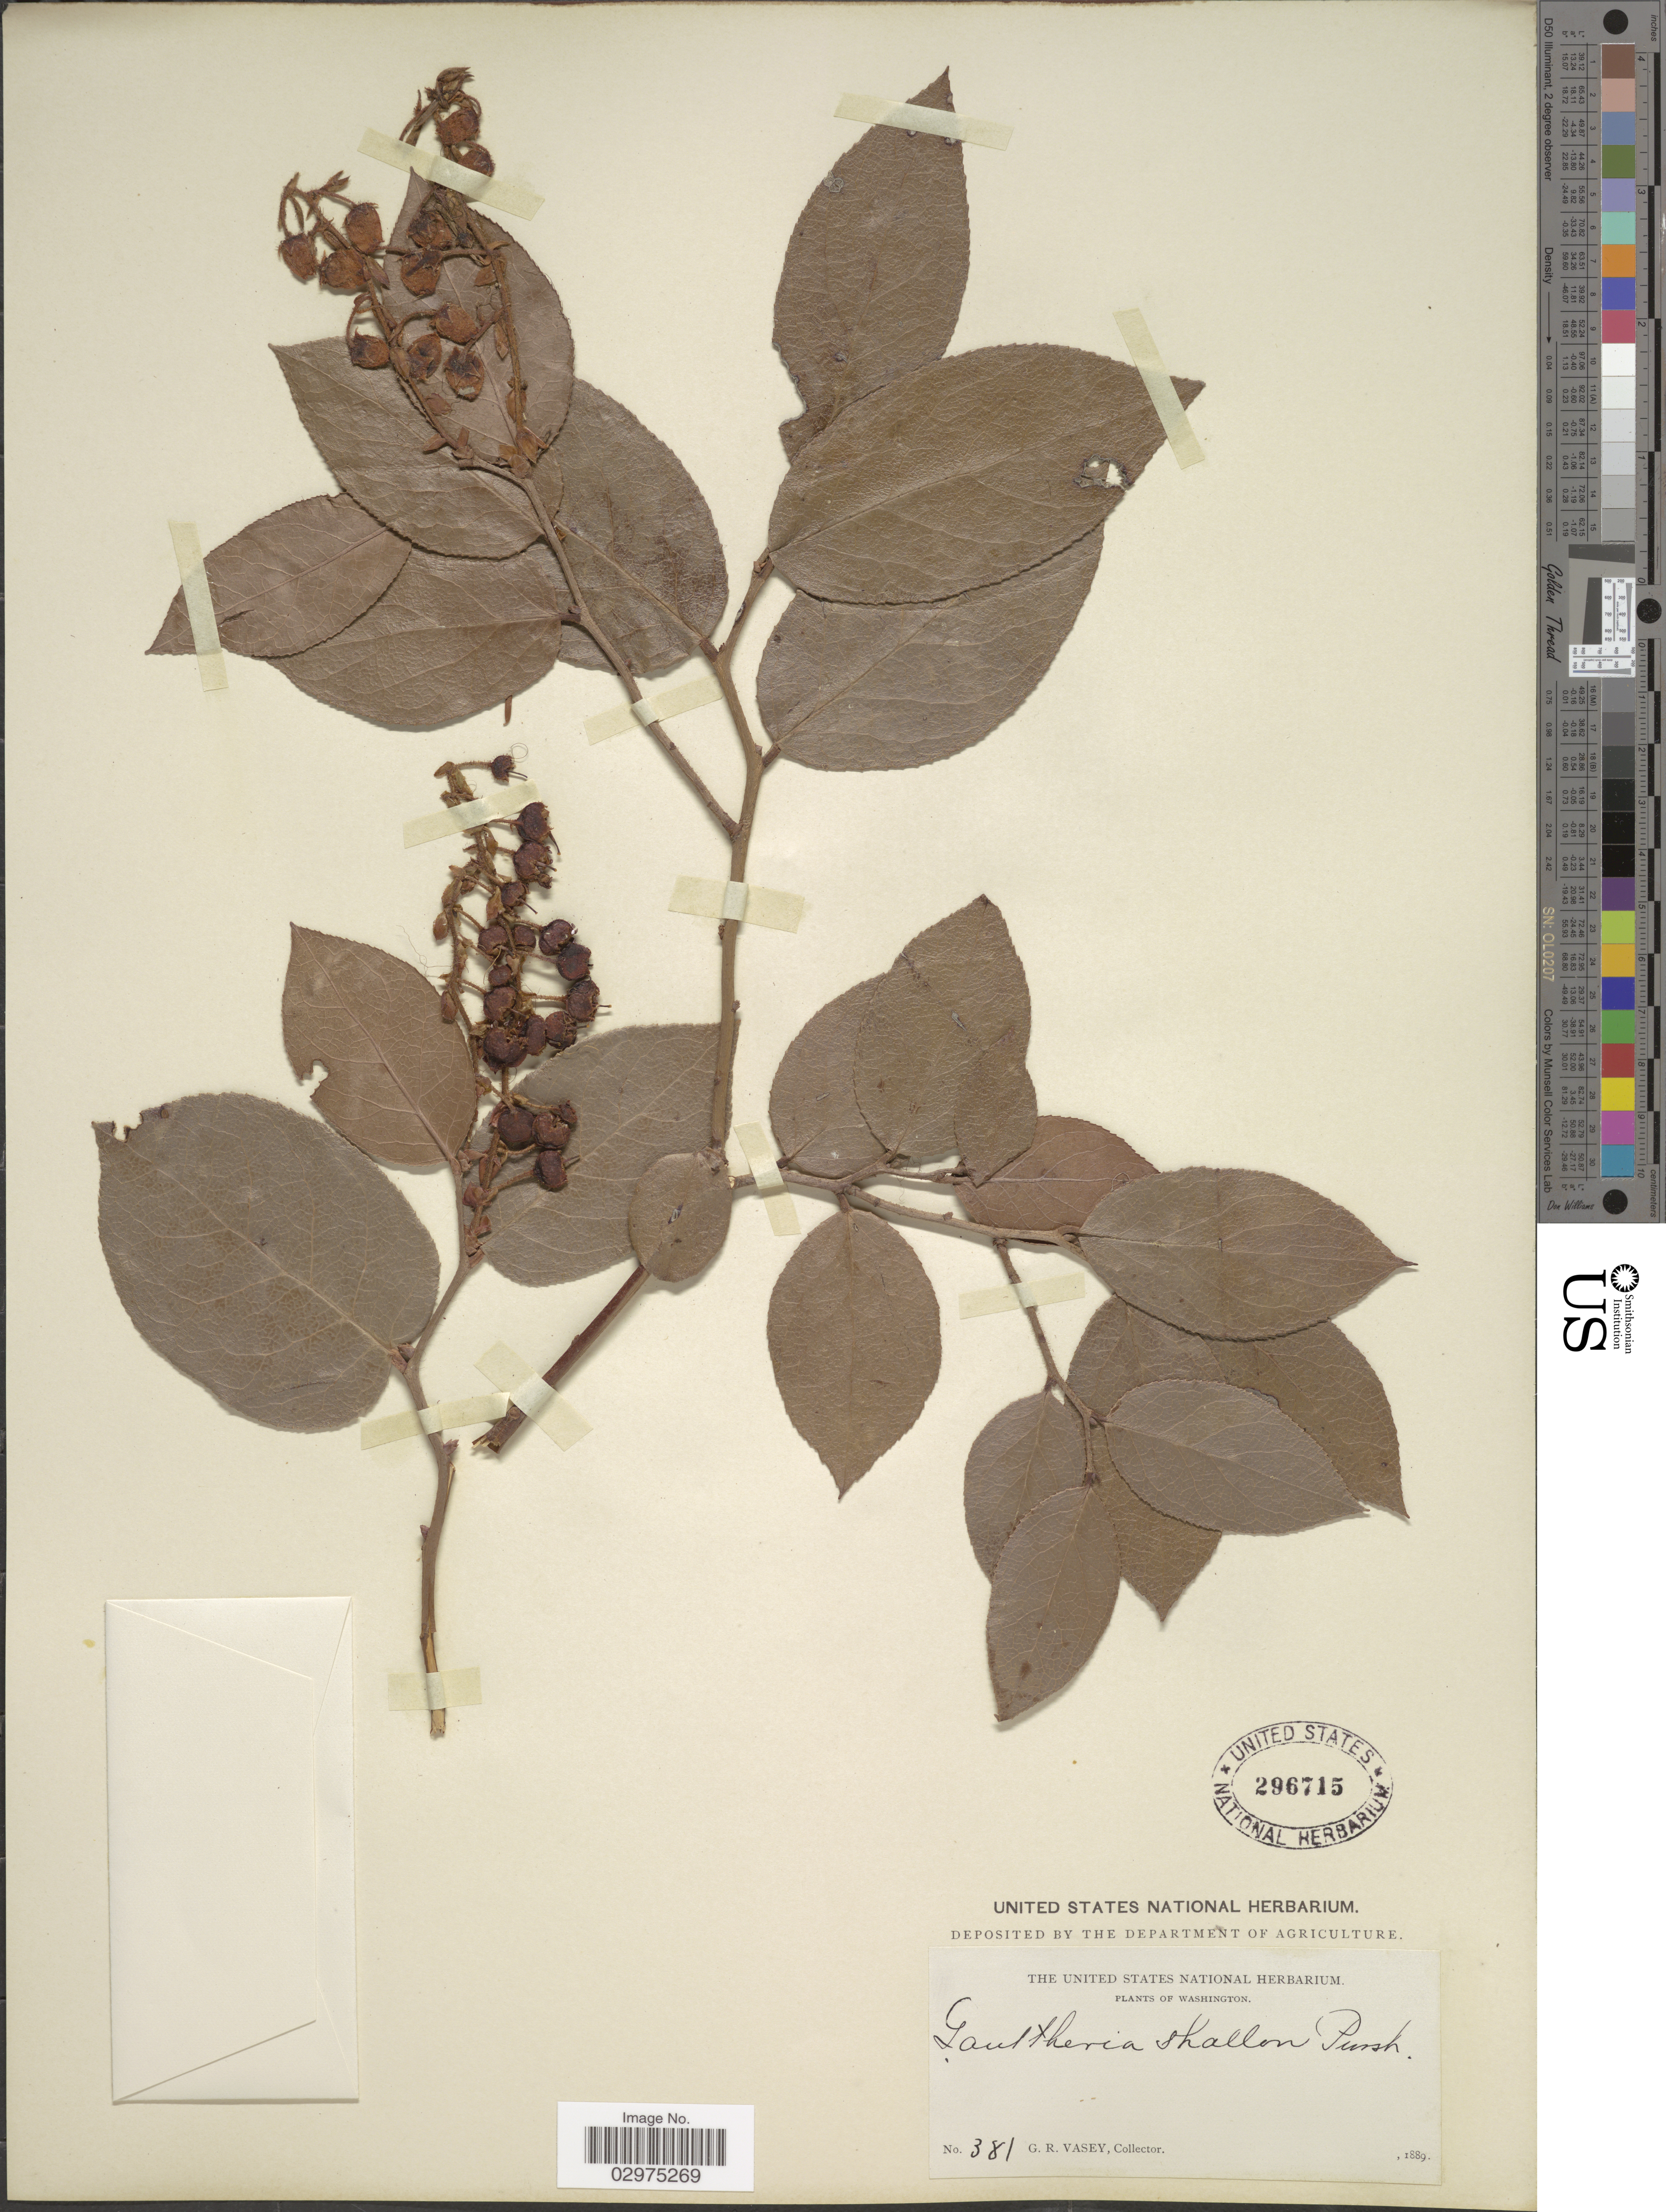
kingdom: Plantae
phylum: Tracheophyta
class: Magnoliopsida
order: Ericales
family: Ericaceae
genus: Gaultheria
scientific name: Gaultheria shallon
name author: Pursh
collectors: G. R. Vasey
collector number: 381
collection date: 1889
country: United States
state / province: Washington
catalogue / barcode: US 296715